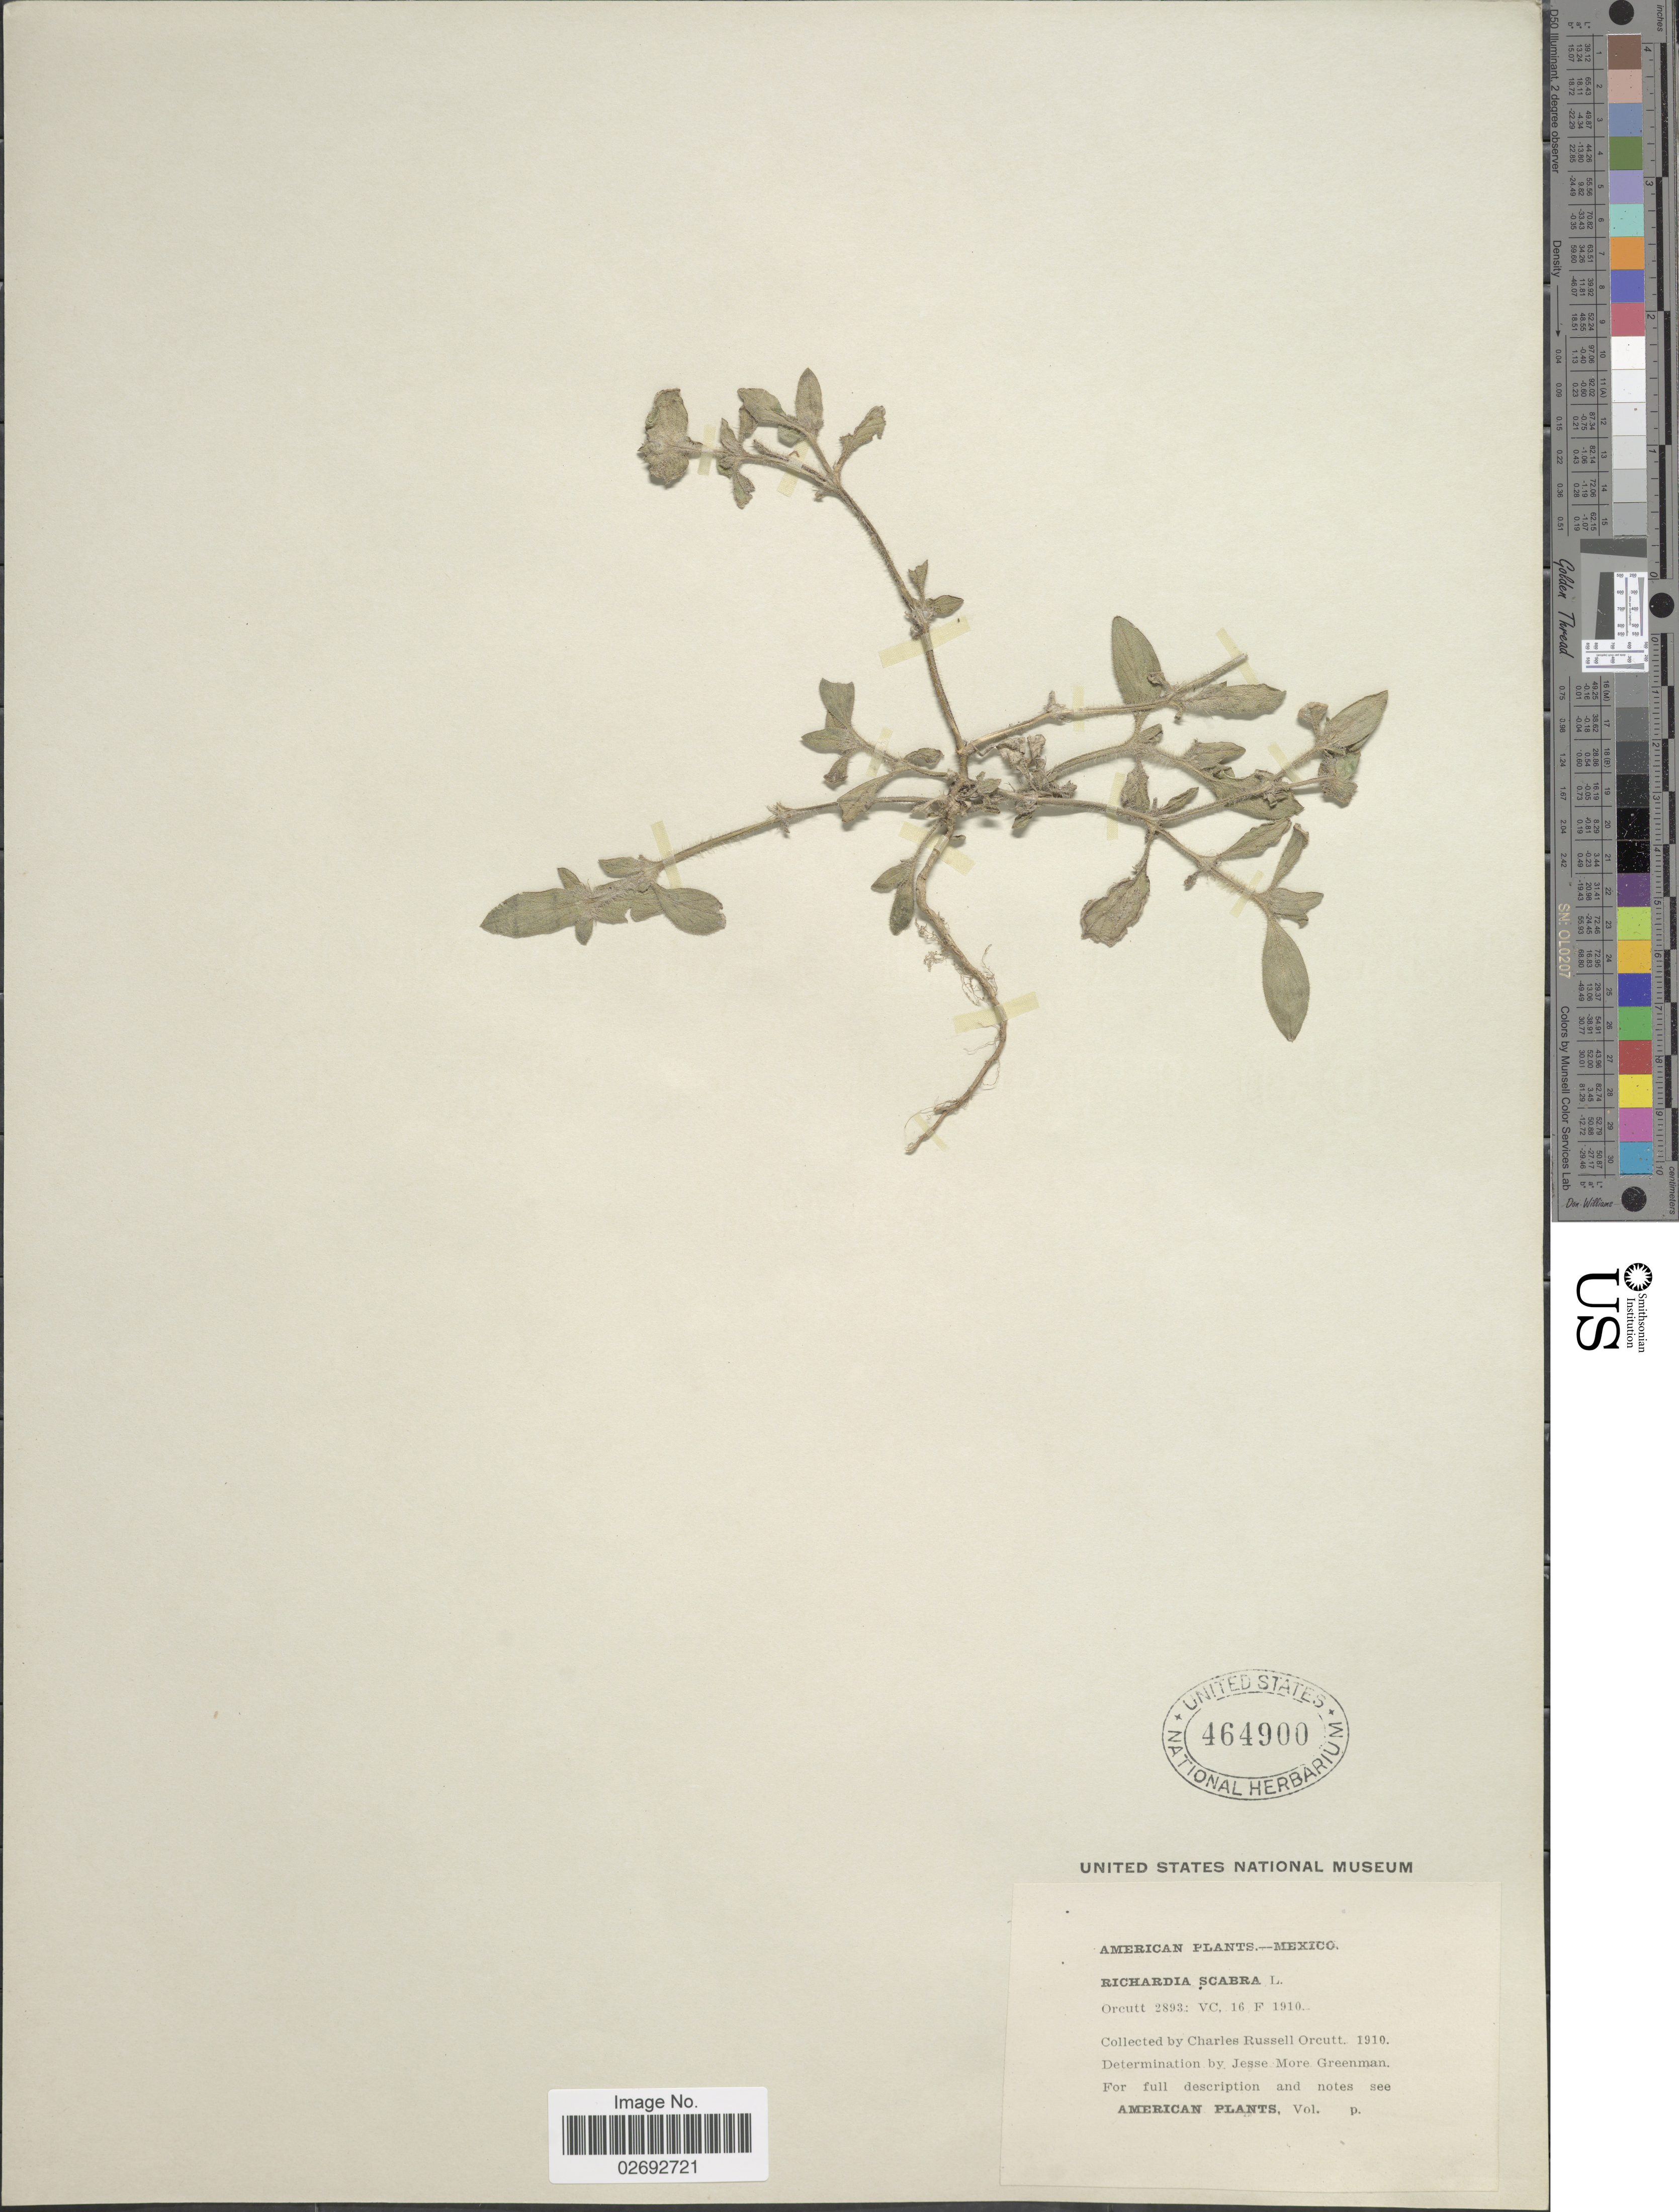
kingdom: Plantae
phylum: Tracheophyta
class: Magnoliopsida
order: Gentianales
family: Rubiaceae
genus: Richardia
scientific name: Richardia scabra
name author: L.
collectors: C. R. Orcutt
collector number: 2893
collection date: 1910-02-16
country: Mexico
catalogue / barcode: US 464900